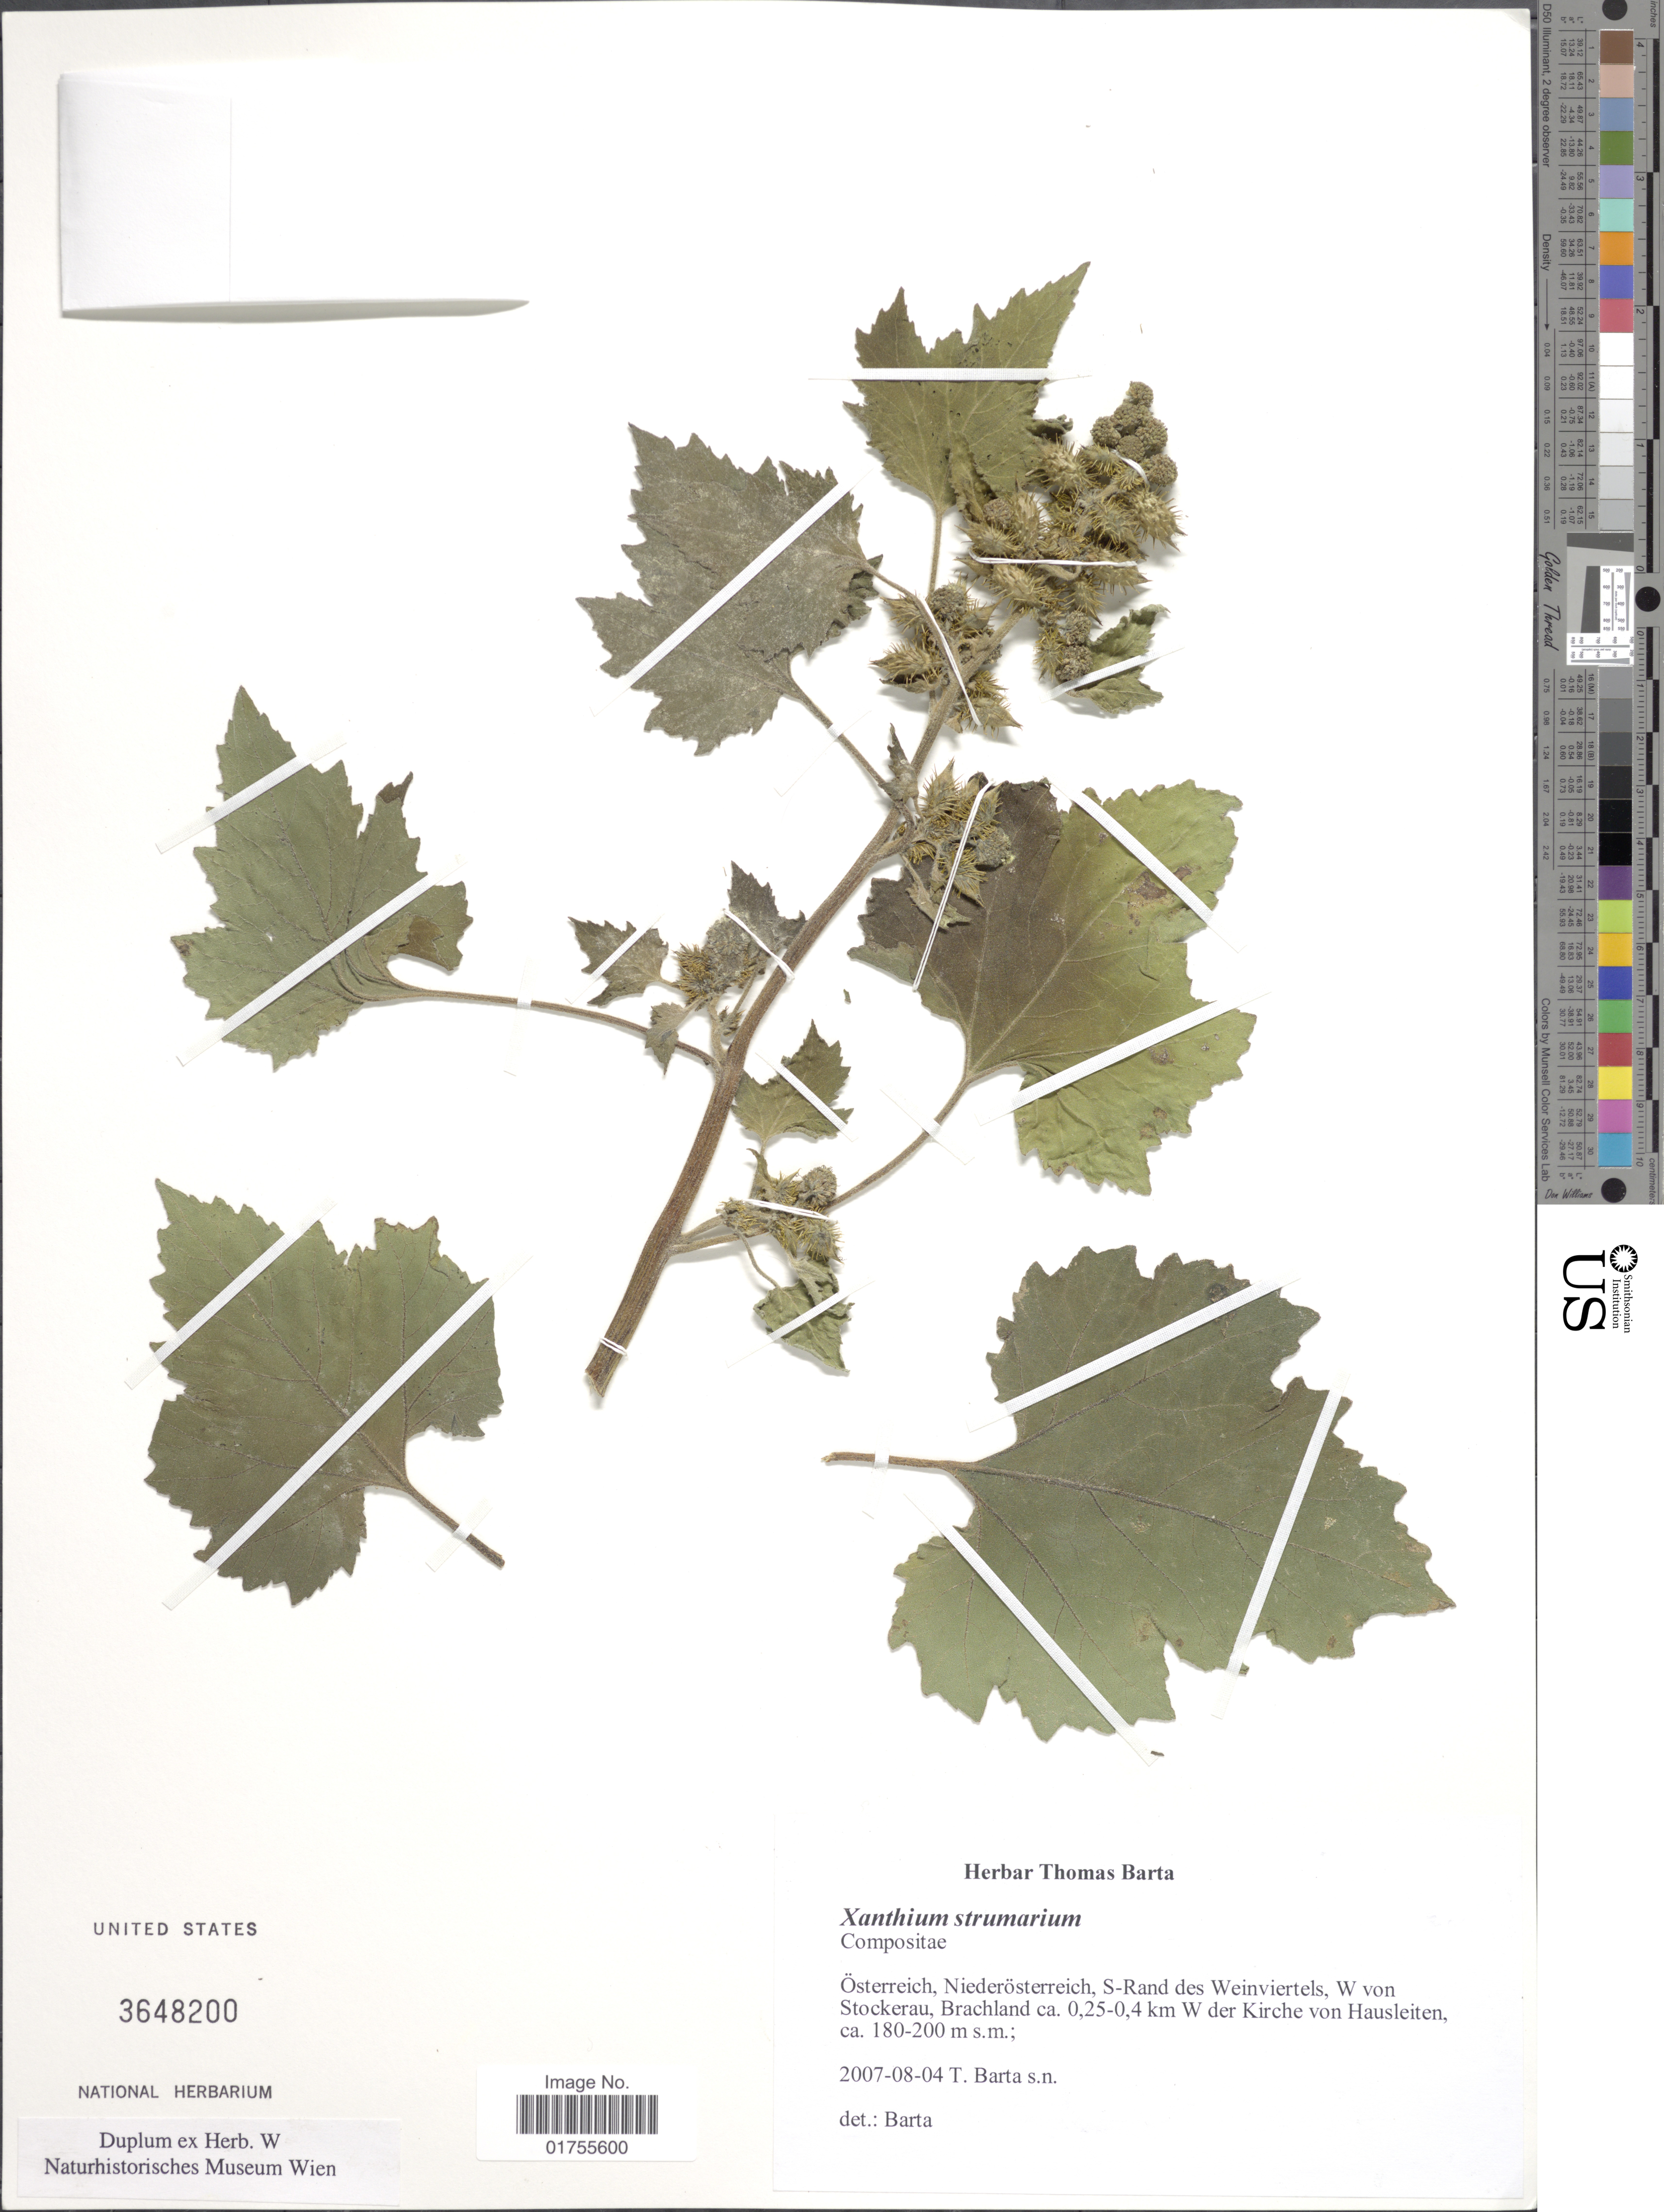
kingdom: Plantae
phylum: Tracheophyta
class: Magnoliopsida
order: Asterales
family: Asteraceae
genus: Xanthium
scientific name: Xanthium strumarium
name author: L.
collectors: T. Barta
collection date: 2007-08-04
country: Austria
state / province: Niederosterreich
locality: Österreich, S-Rand des Wienviertels, W von Stockerau, Brachland ca, 0.25-0.4 km W der Kirche von Hausleiten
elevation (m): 180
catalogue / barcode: US 3648200